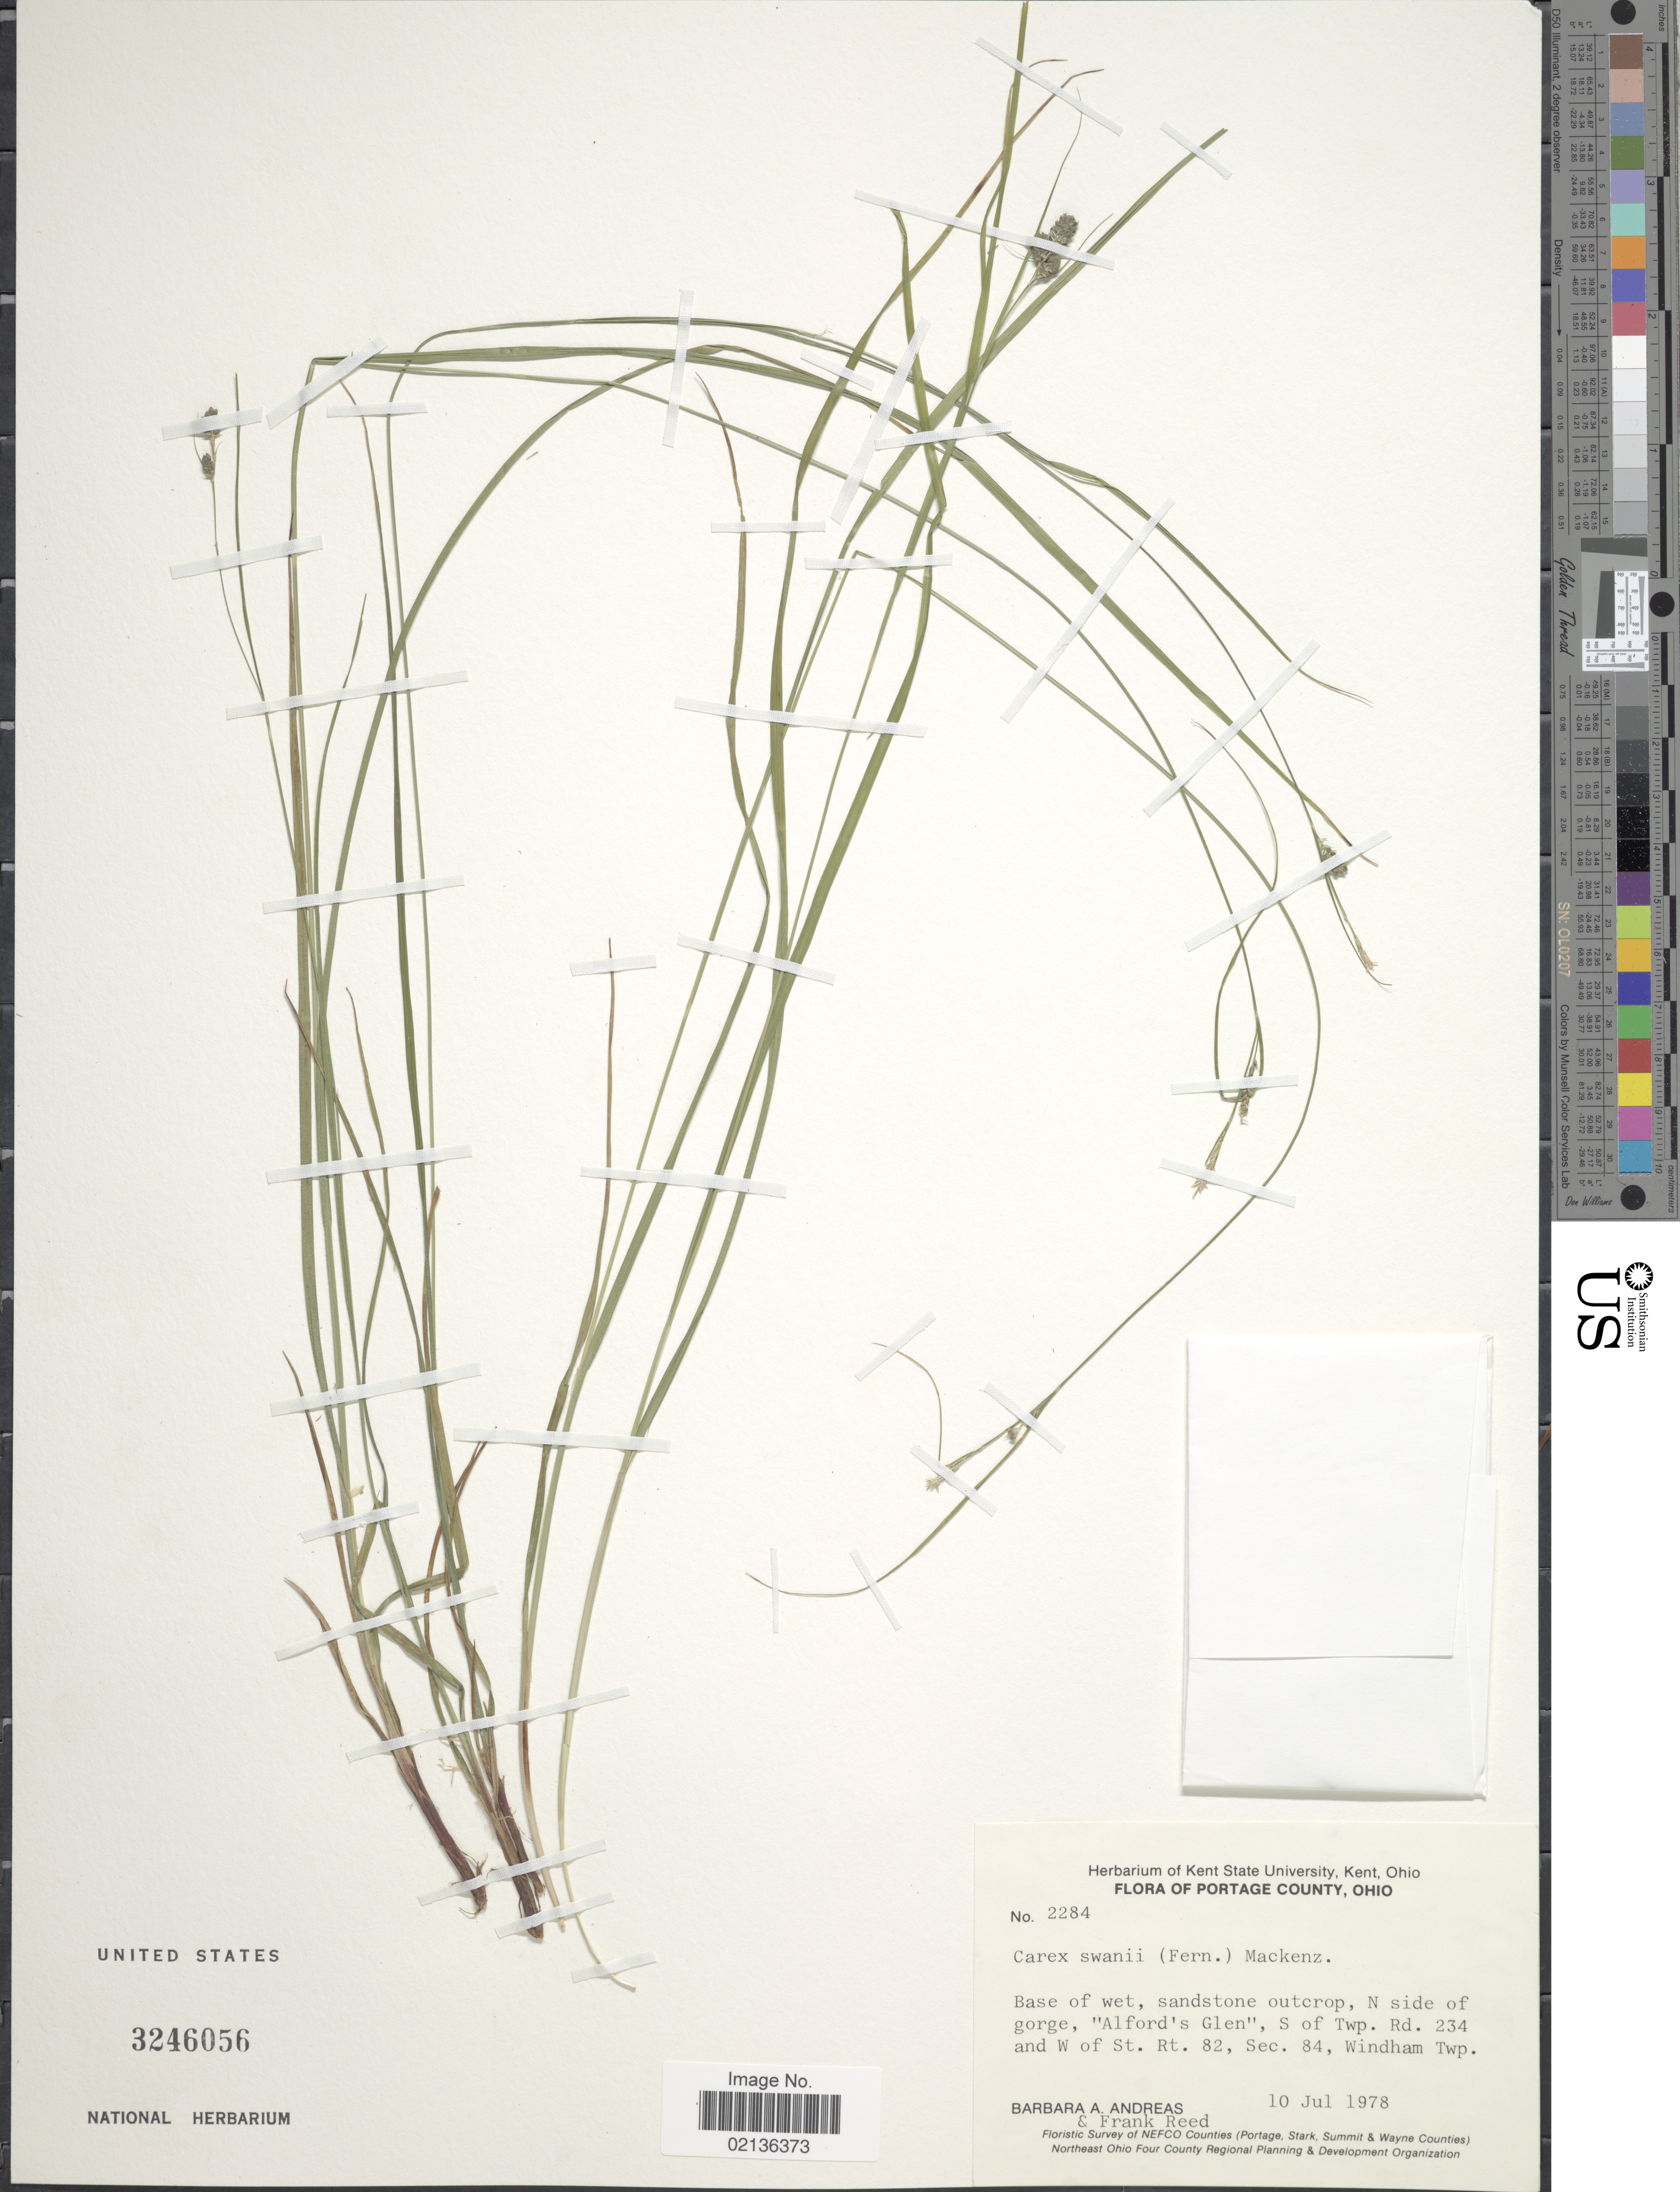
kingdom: Plantae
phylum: Tracheophyta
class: Liliopsida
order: Poales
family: Cyperaceae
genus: Carex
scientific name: Carex swanii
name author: (Fernald) Mack.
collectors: B. A. Andreas & F. Reed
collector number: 2284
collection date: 1978-07-10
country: United States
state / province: Ohio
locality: Portage County, Ohio, Base of wet, sandstone outcrop, N side of gorge, "Alford's Glen" S of Twp. Rd. 234 and W of St. Rt. 82, Sec. 84, Windham Twp.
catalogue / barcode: US 3246056